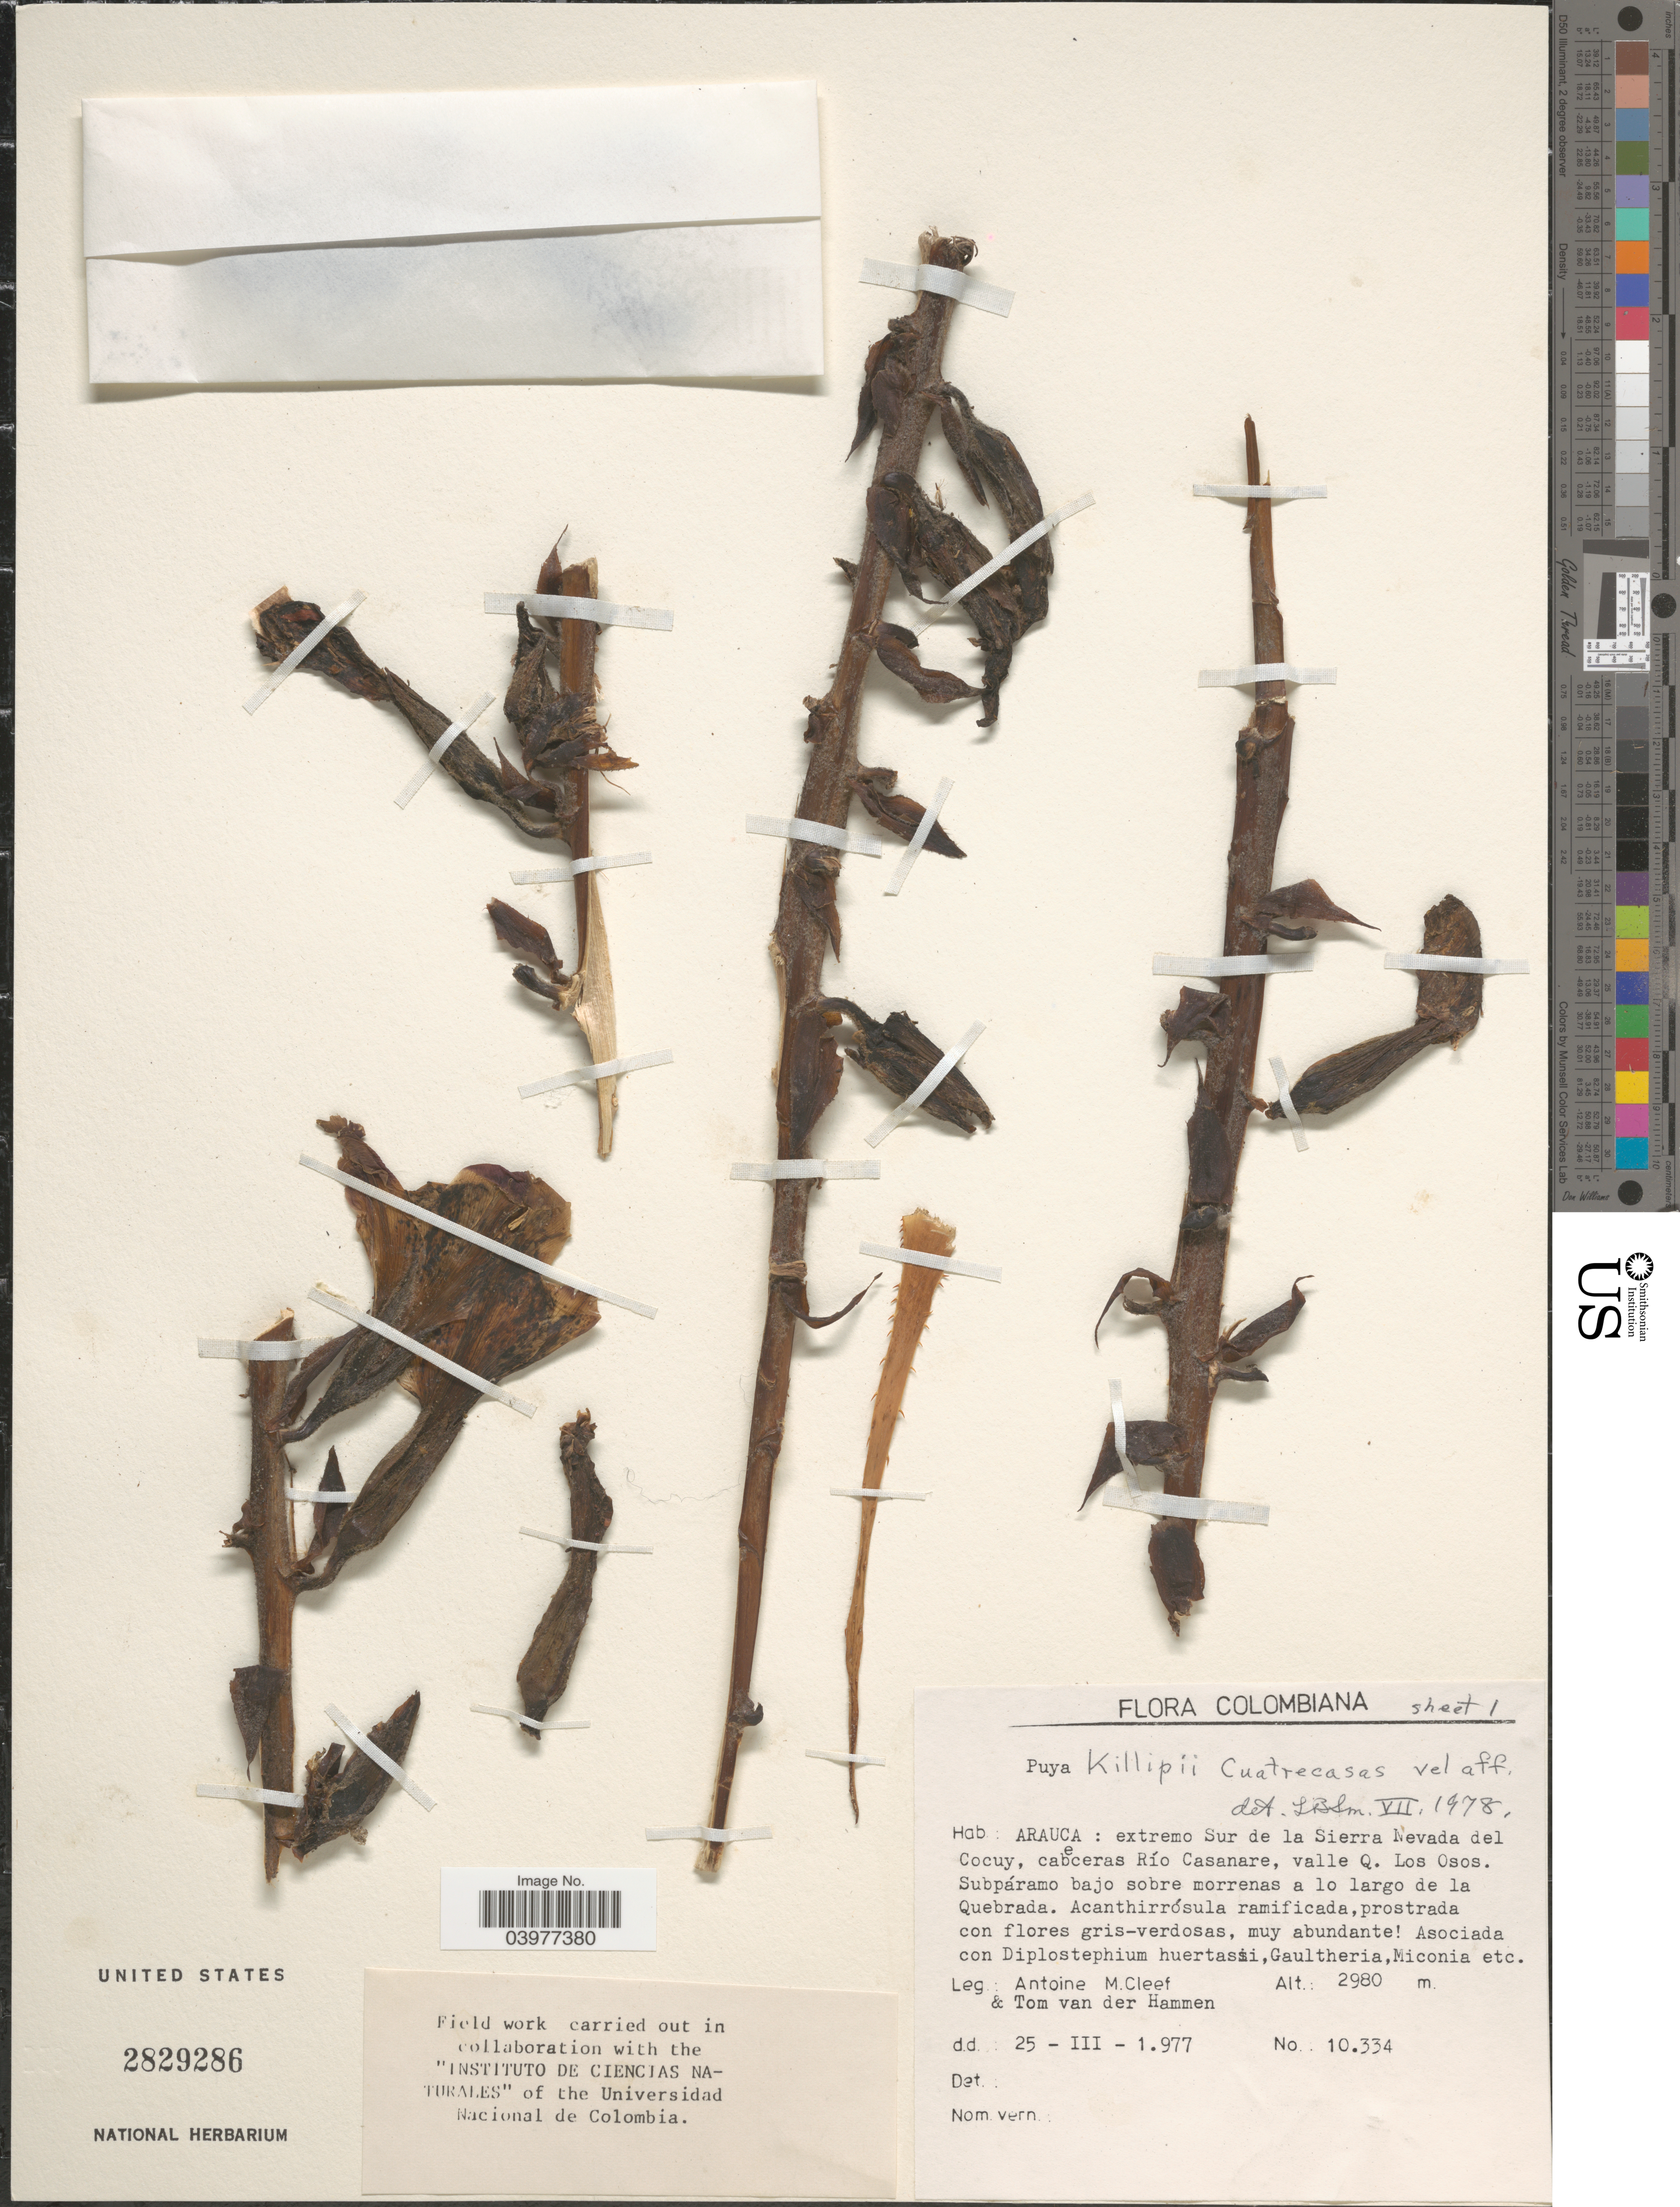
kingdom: Plantae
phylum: Tracheophyta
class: Liliopsida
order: Poales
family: Bromeliaceae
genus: Puya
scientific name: Puya killipii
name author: Cuatrec.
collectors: A. M. Cleef & T. Hammen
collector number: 10334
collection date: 1977-03-25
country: Colombia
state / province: Arauca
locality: Extremo Sur de la Sierra Nevada del Cocuy, cabeceras Río Casanare, valle Q. Los Osos. Subpáramo bajo sobre morrenas a lo largo de la Quebrada.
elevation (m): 2980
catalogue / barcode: US 2829286